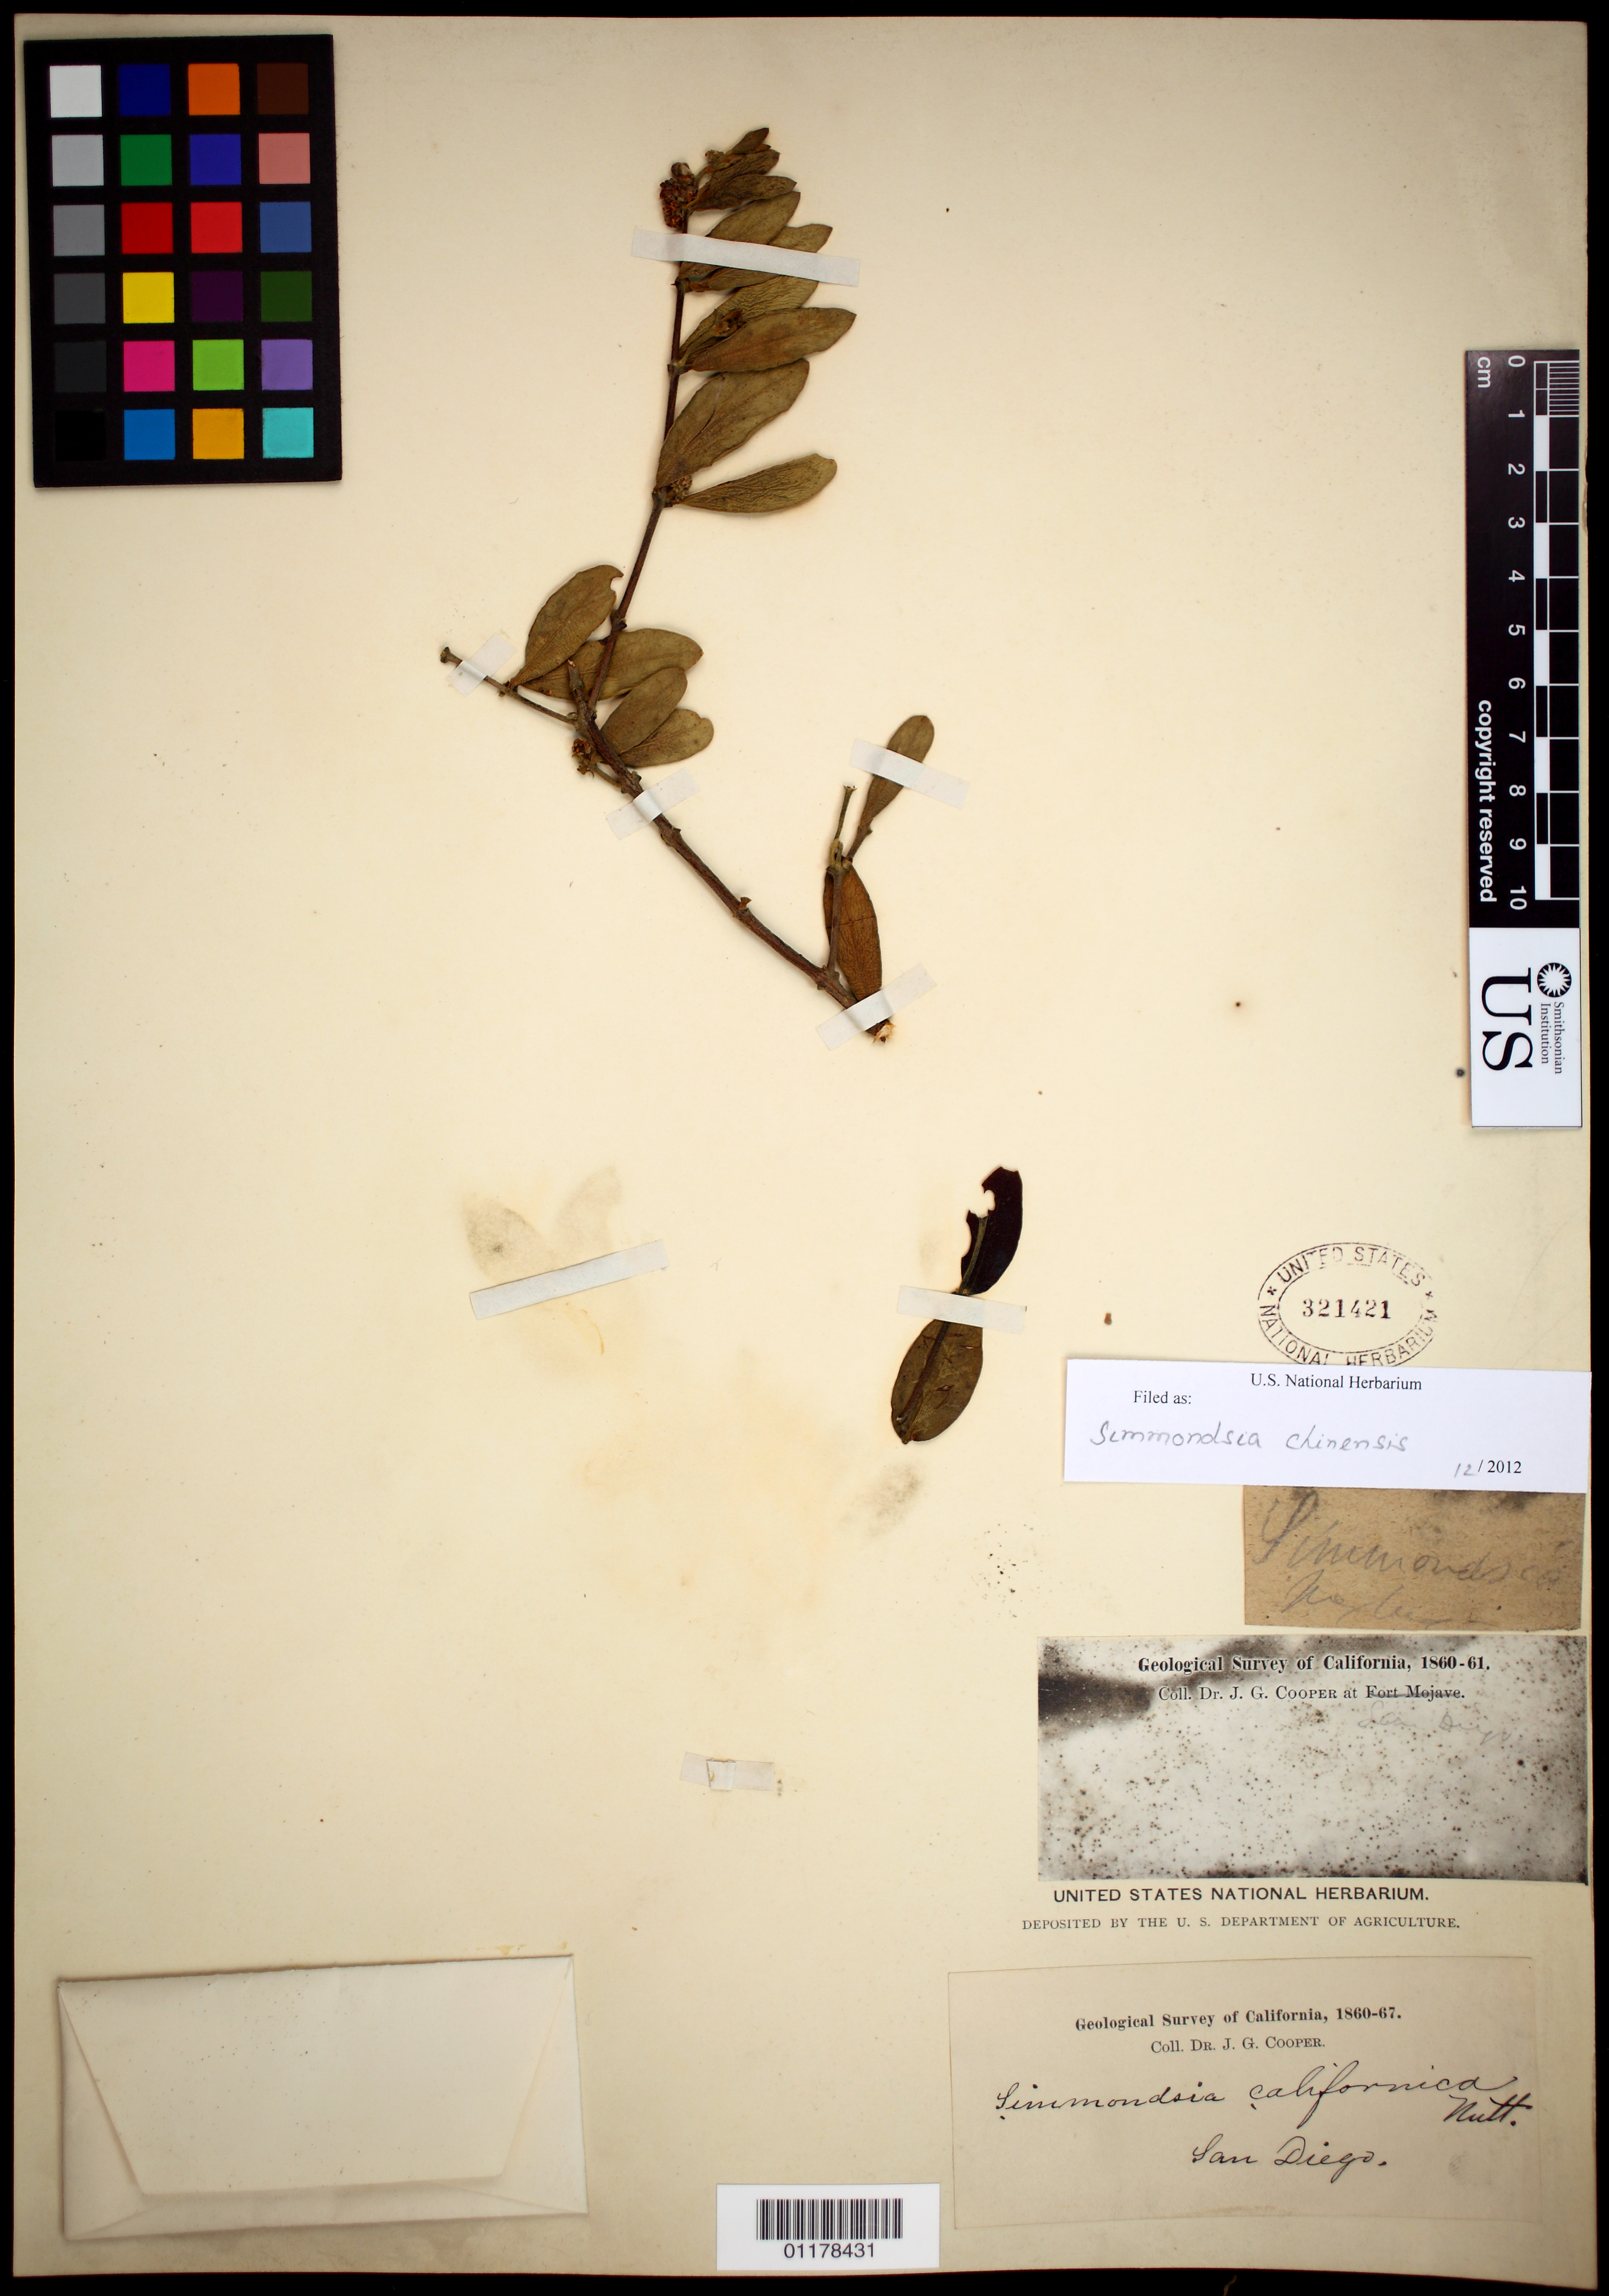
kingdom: Plantae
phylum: Tracheophyta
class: Magnoliopsida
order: Caryophyllales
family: Simmondsiaceae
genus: Simmondsia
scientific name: Simmondsia chinensis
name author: (Link) C.K. Schneid.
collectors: J. G. Cooper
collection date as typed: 1860 to -- --- 1861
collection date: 1860/1861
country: United States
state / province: California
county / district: San Diego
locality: San Diego.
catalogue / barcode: US 321421